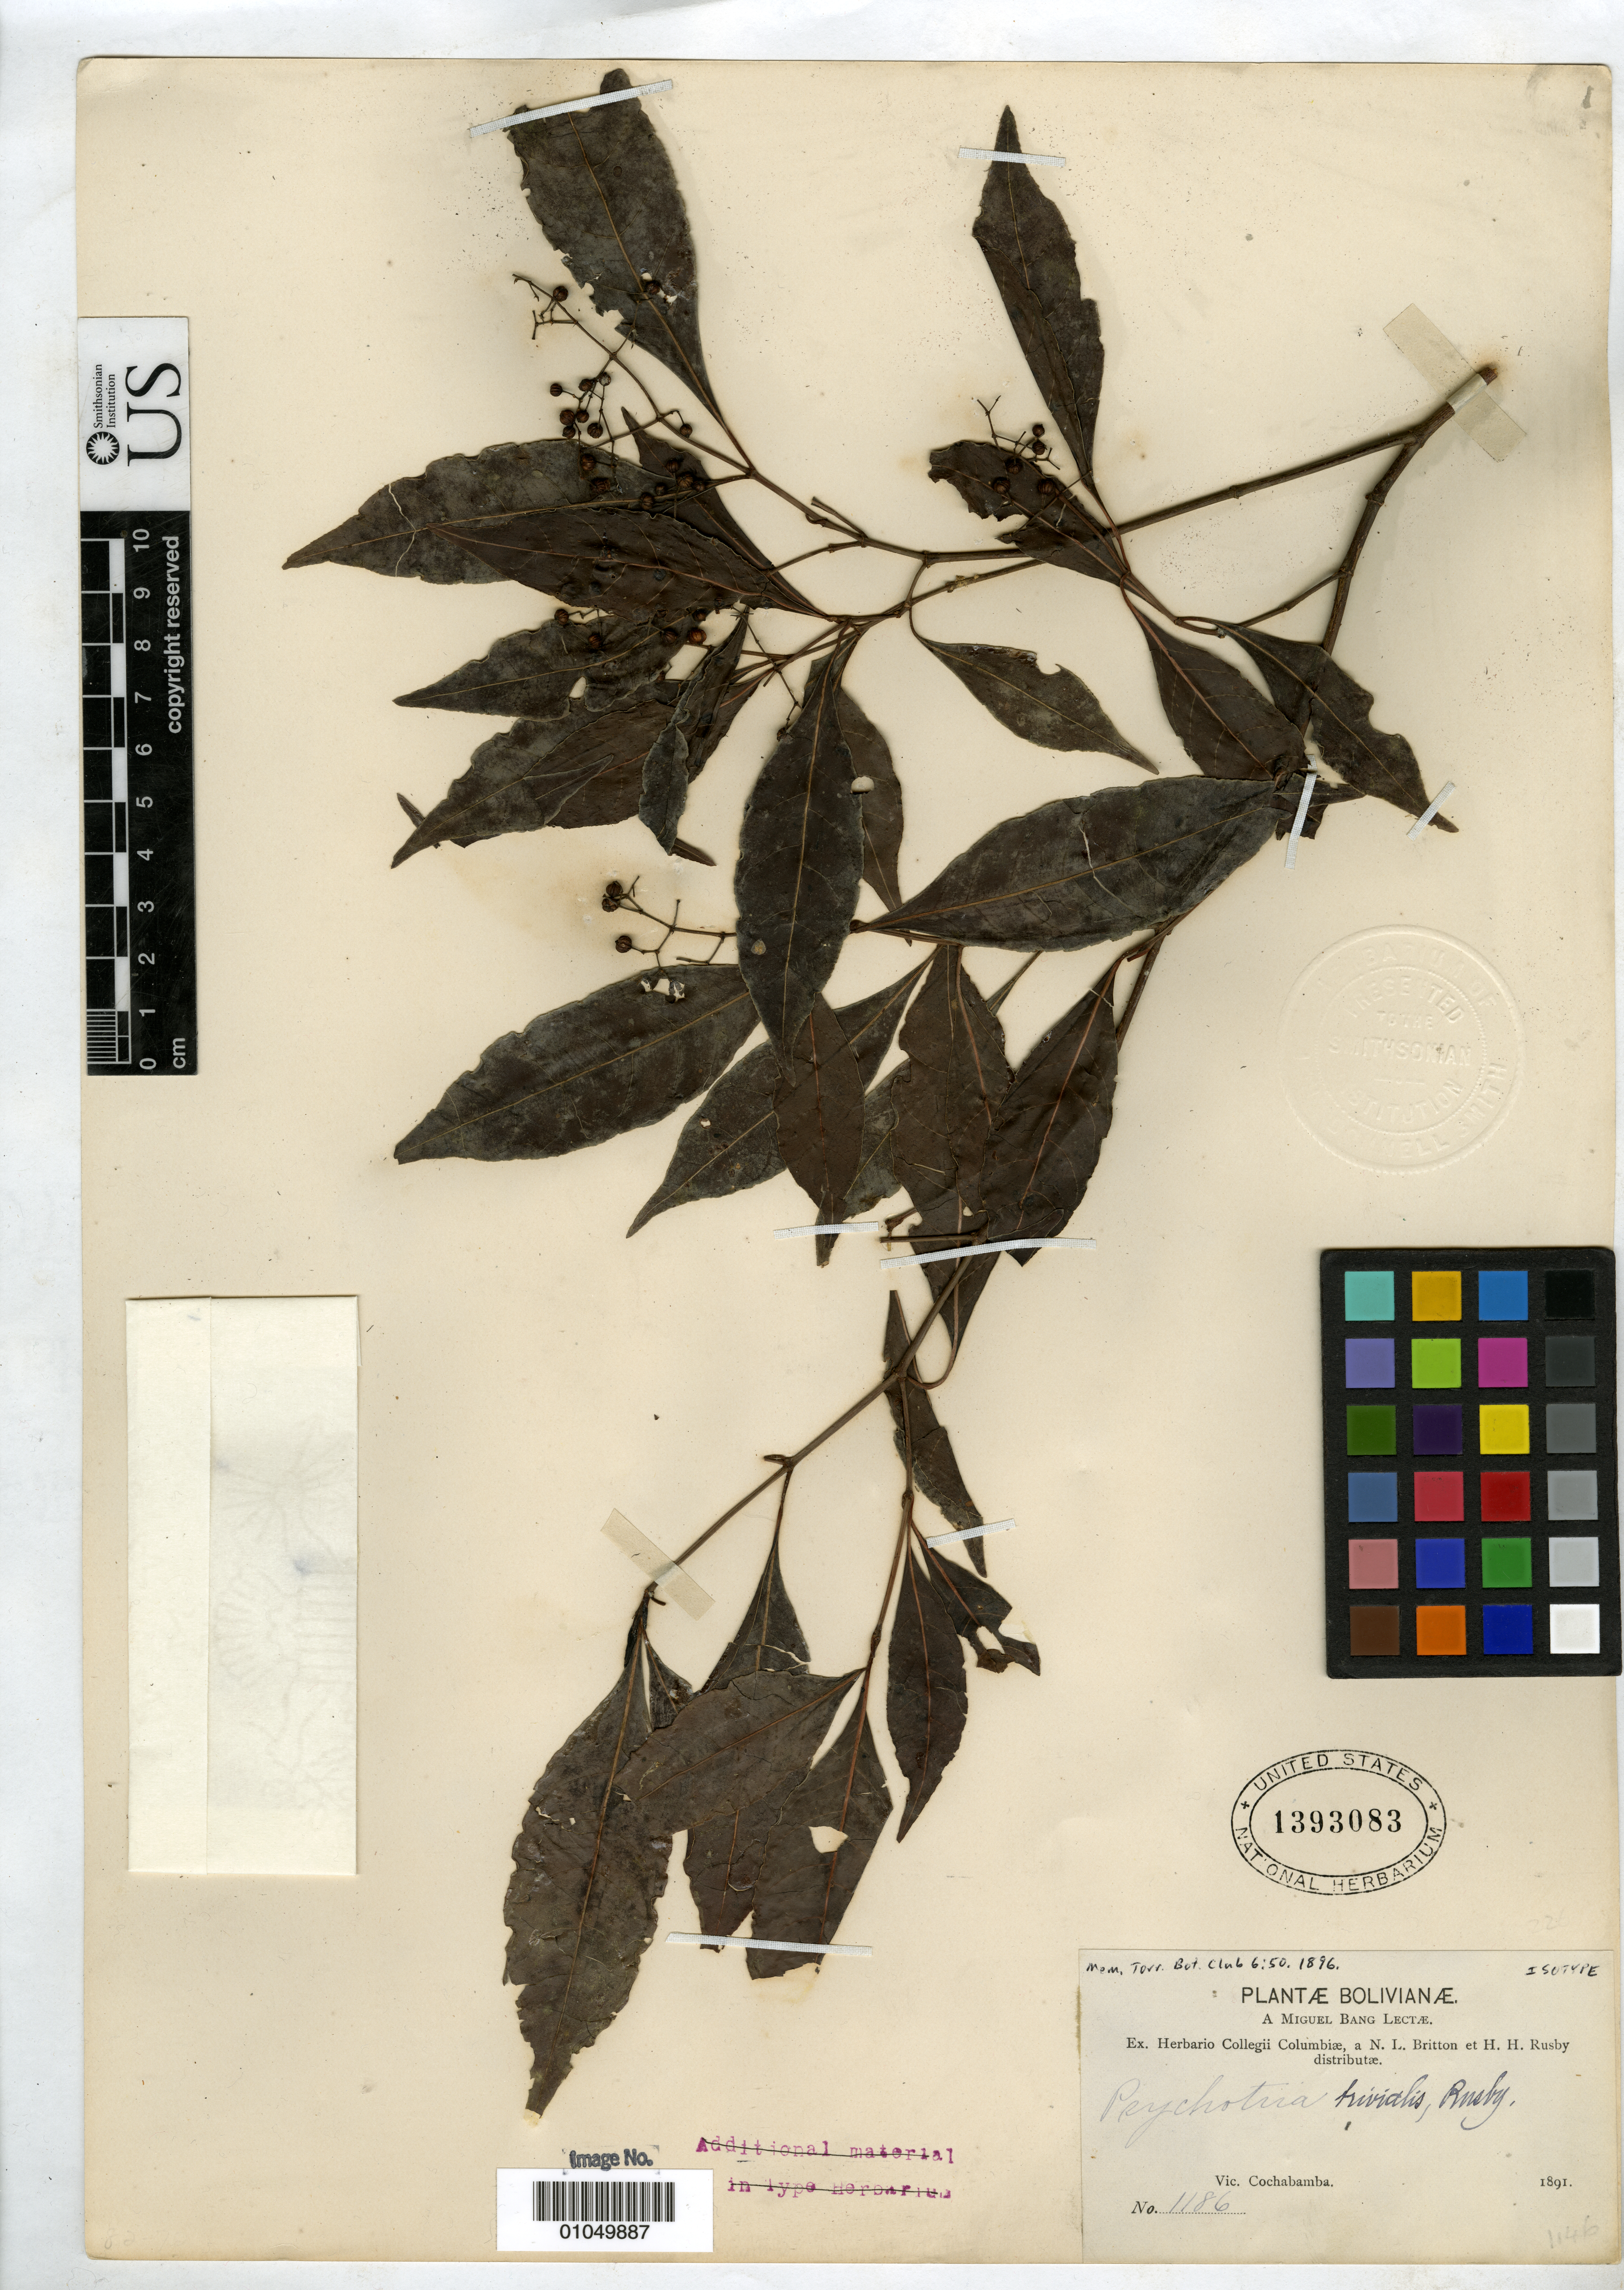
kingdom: Plantae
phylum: Tracheophyta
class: Magnoliopsida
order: Gentianales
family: Rubiaceae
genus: Psychotria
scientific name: Psychotria trivialis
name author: Rusby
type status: Lectotype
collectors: M. Bang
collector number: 1186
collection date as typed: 1891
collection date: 1891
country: Bolivia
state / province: Cochabamba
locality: Vic. Cochabamba.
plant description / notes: One of two collections cited in protologue; effectively lectotypified by Standley by citing Bang 1186 as "type collection" but without citing a single herbarium.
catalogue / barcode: US 1393083